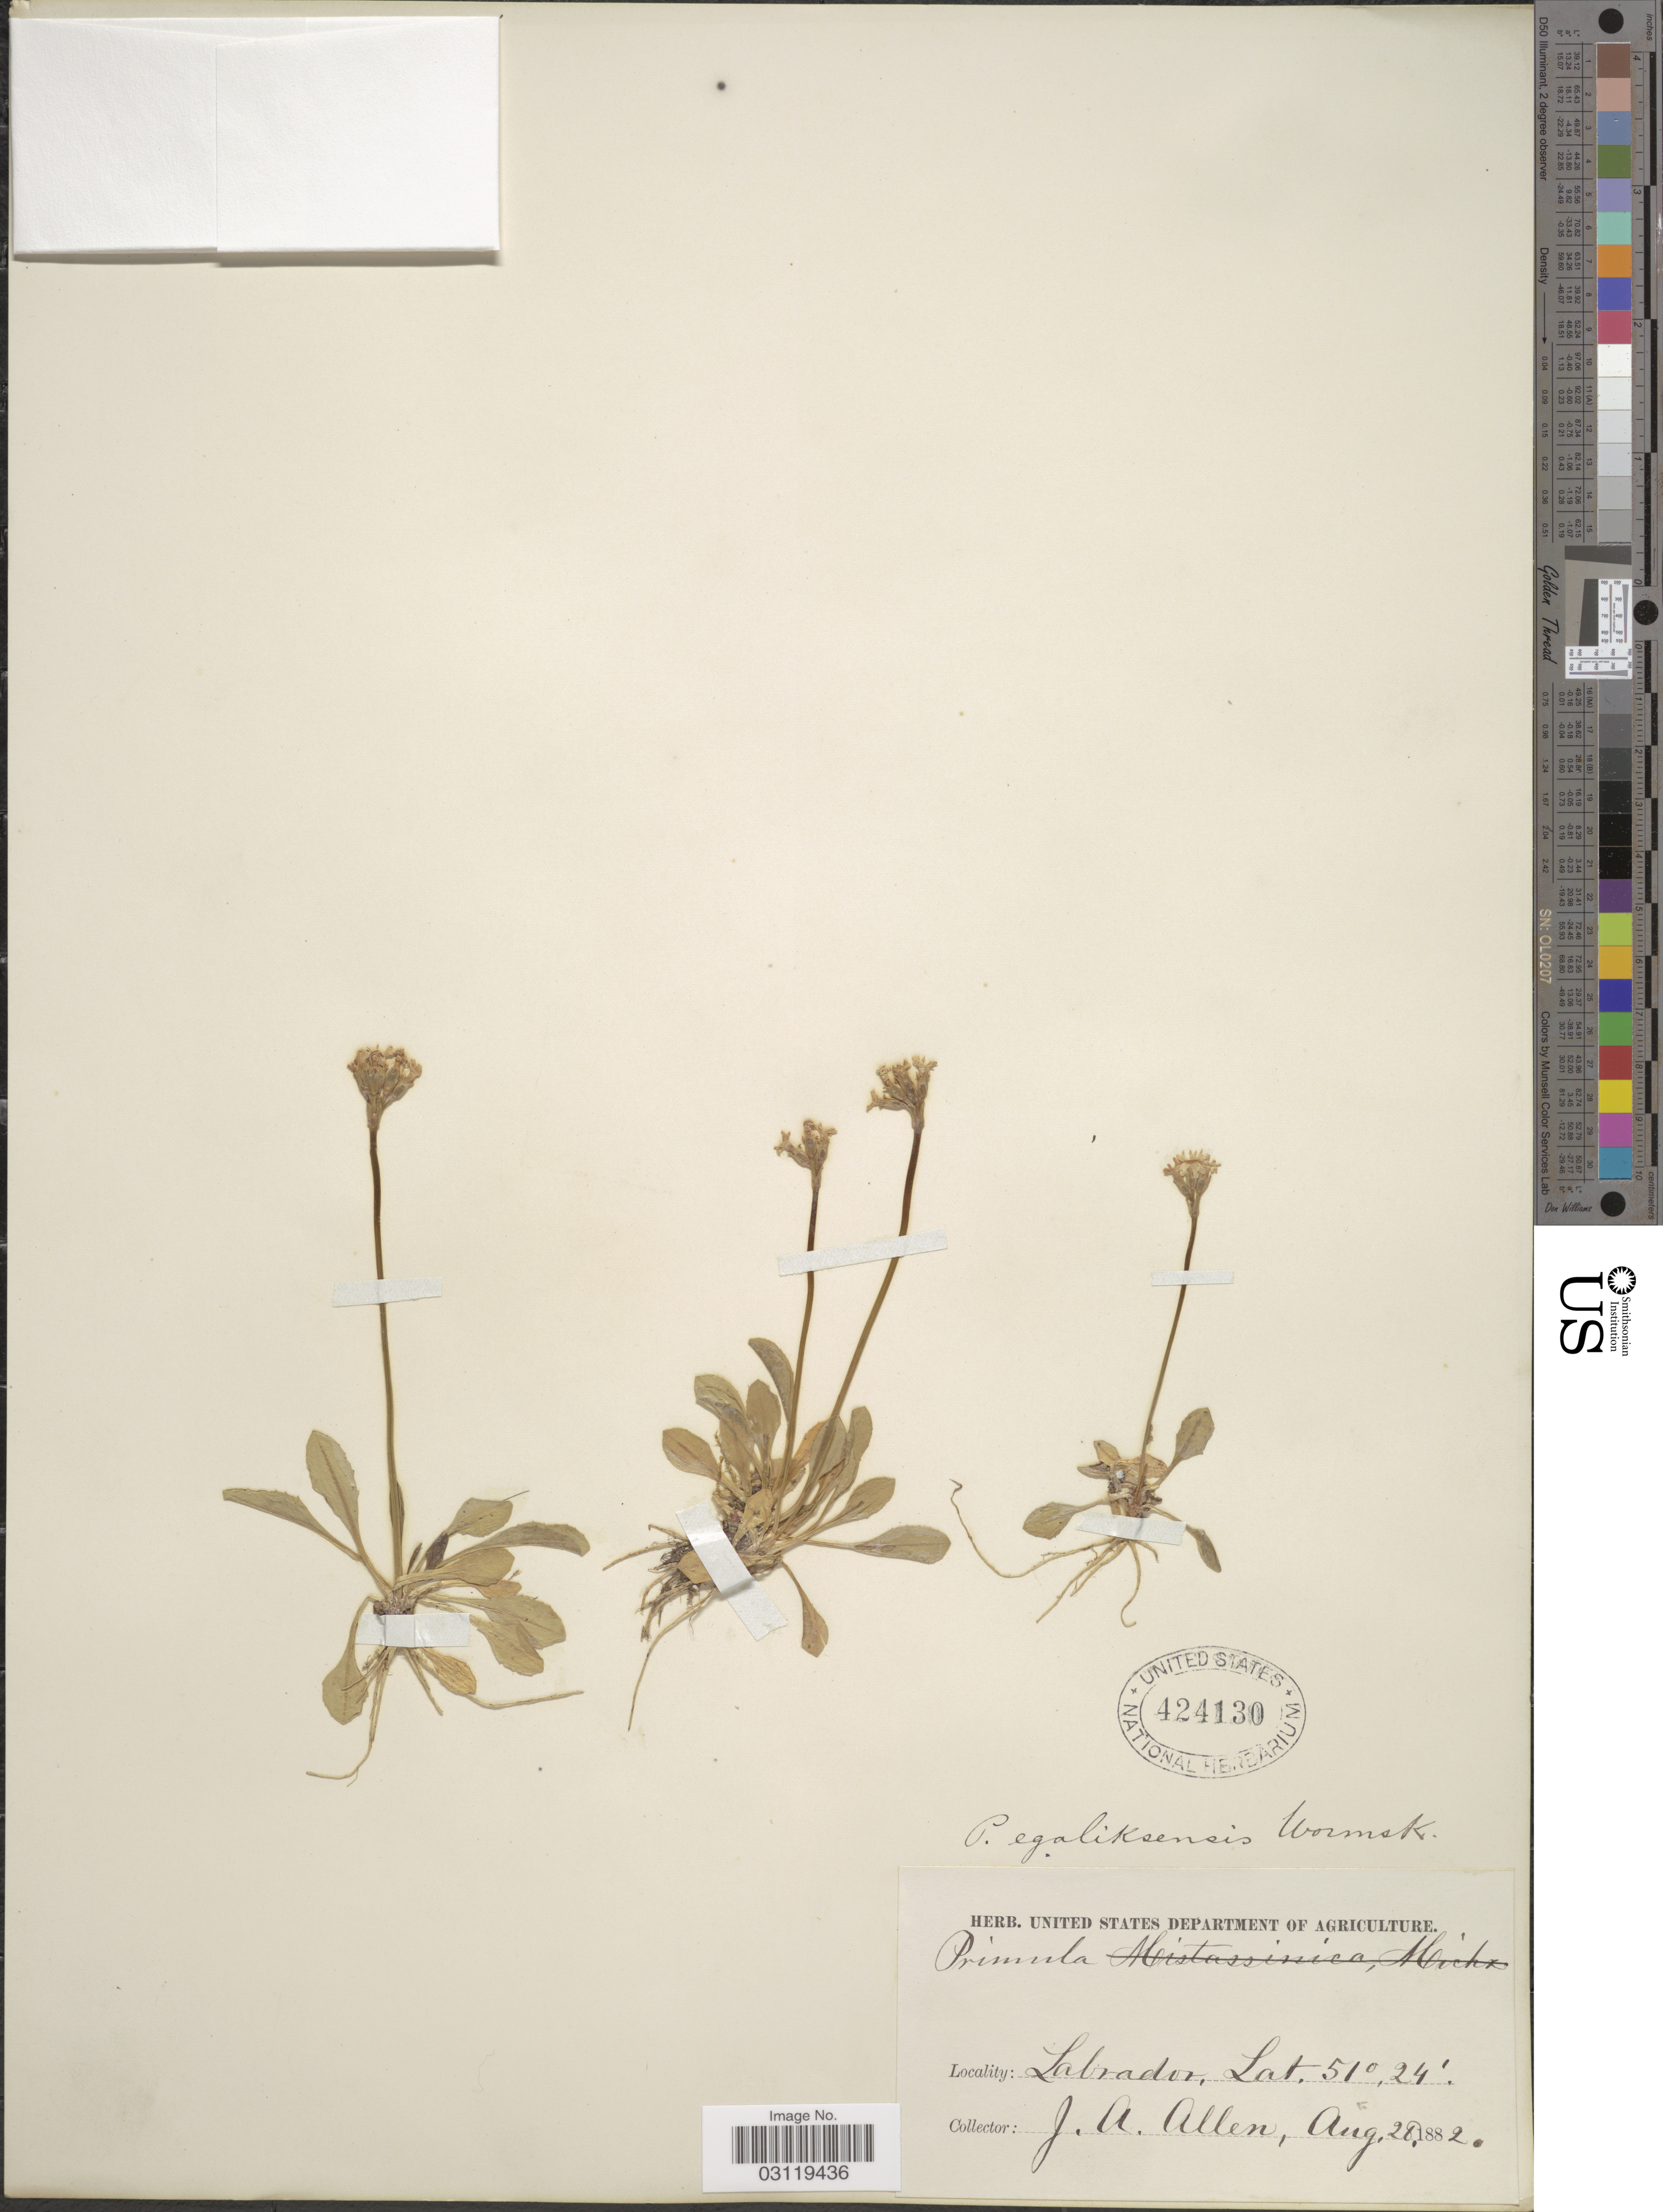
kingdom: Plantae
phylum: Tracheophyta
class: Magnoliopsida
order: Ericales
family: Primulaceae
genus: Primula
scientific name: Primula egaliksensis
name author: Wormsk.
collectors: J. Allen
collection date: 1882-08-28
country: Canada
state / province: Newfoundland and Labrador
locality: Labrador.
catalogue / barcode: US 424130